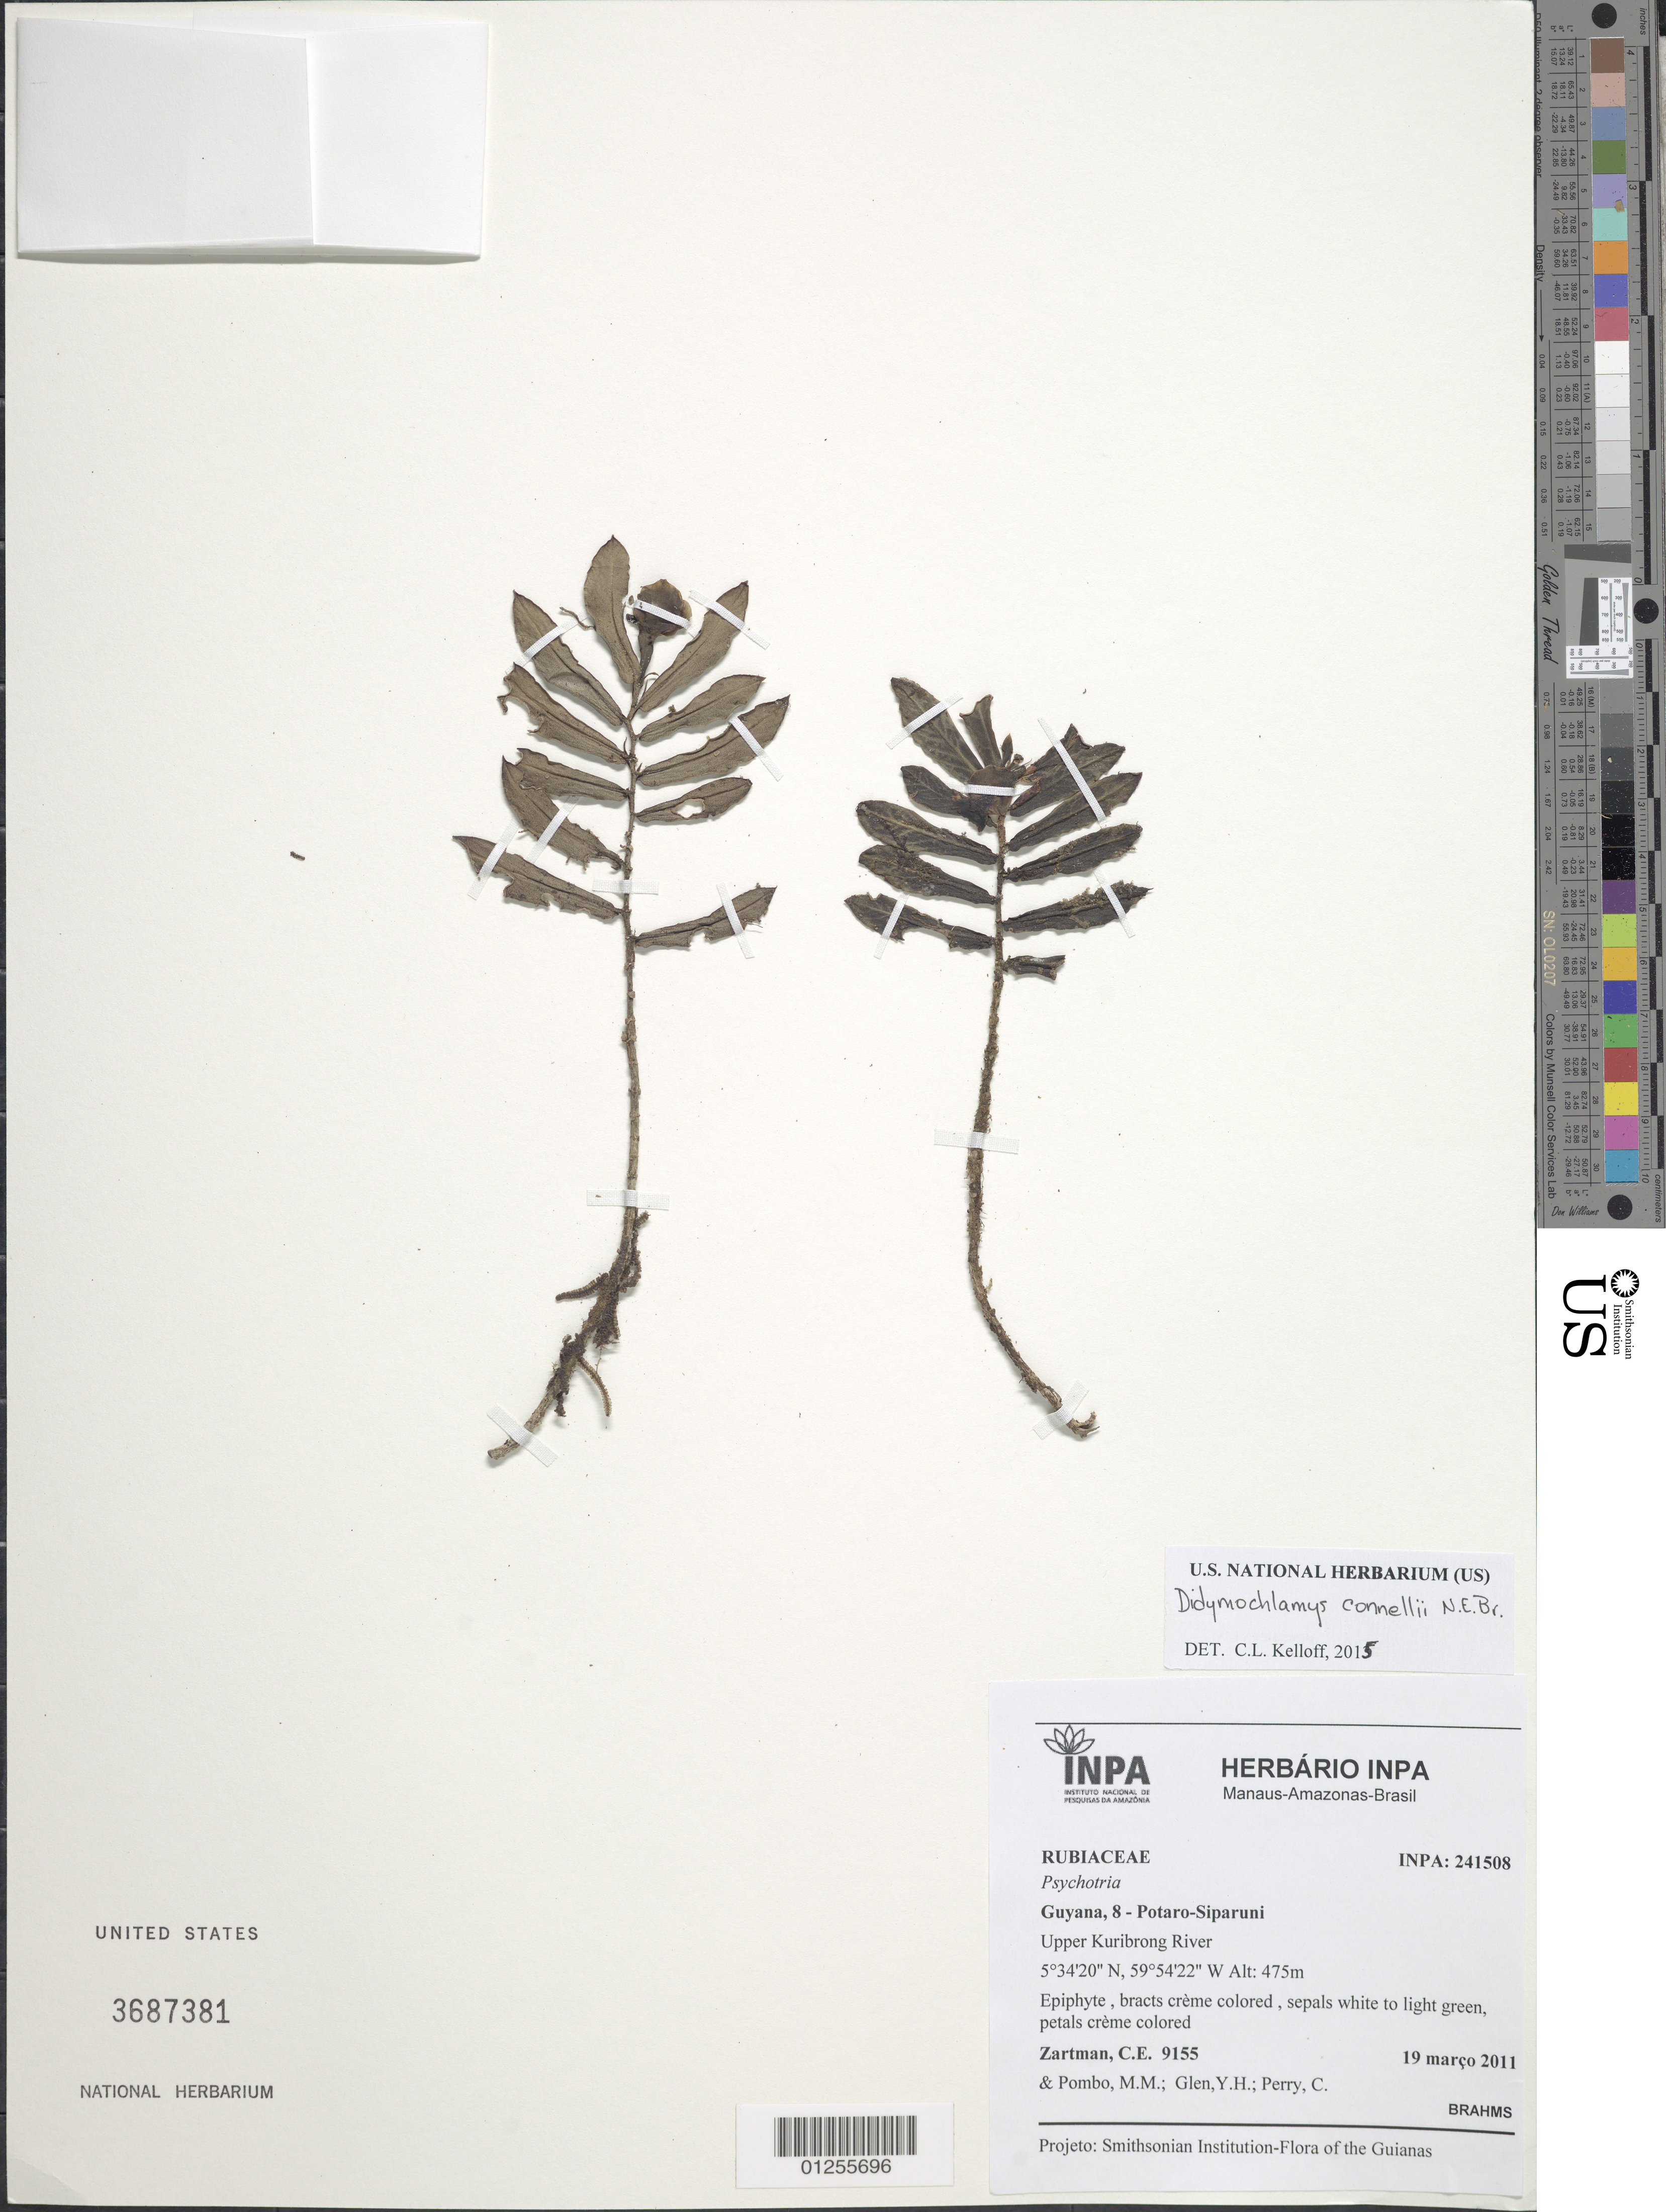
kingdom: Plantae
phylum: Tracheophyta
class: Magnoliopsida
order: Gentianales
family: Rubiaceae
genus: Didymochlamys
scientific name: Didymochlamys connellii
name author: N.E. Br.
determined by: Kelloff, Carol L., (US), Smithsonian Institution - National Museum of Natural History (UNITED STATES)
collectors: C. Zartman, M. Pombo, Y. Glen & C. Perry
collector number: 9155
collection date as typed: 19 Mar 2011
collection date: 2011-03-19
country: Guyana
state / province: Potaro-Siparuni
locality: Upper Kuribrong River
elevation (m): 475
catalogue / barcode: US 3687381